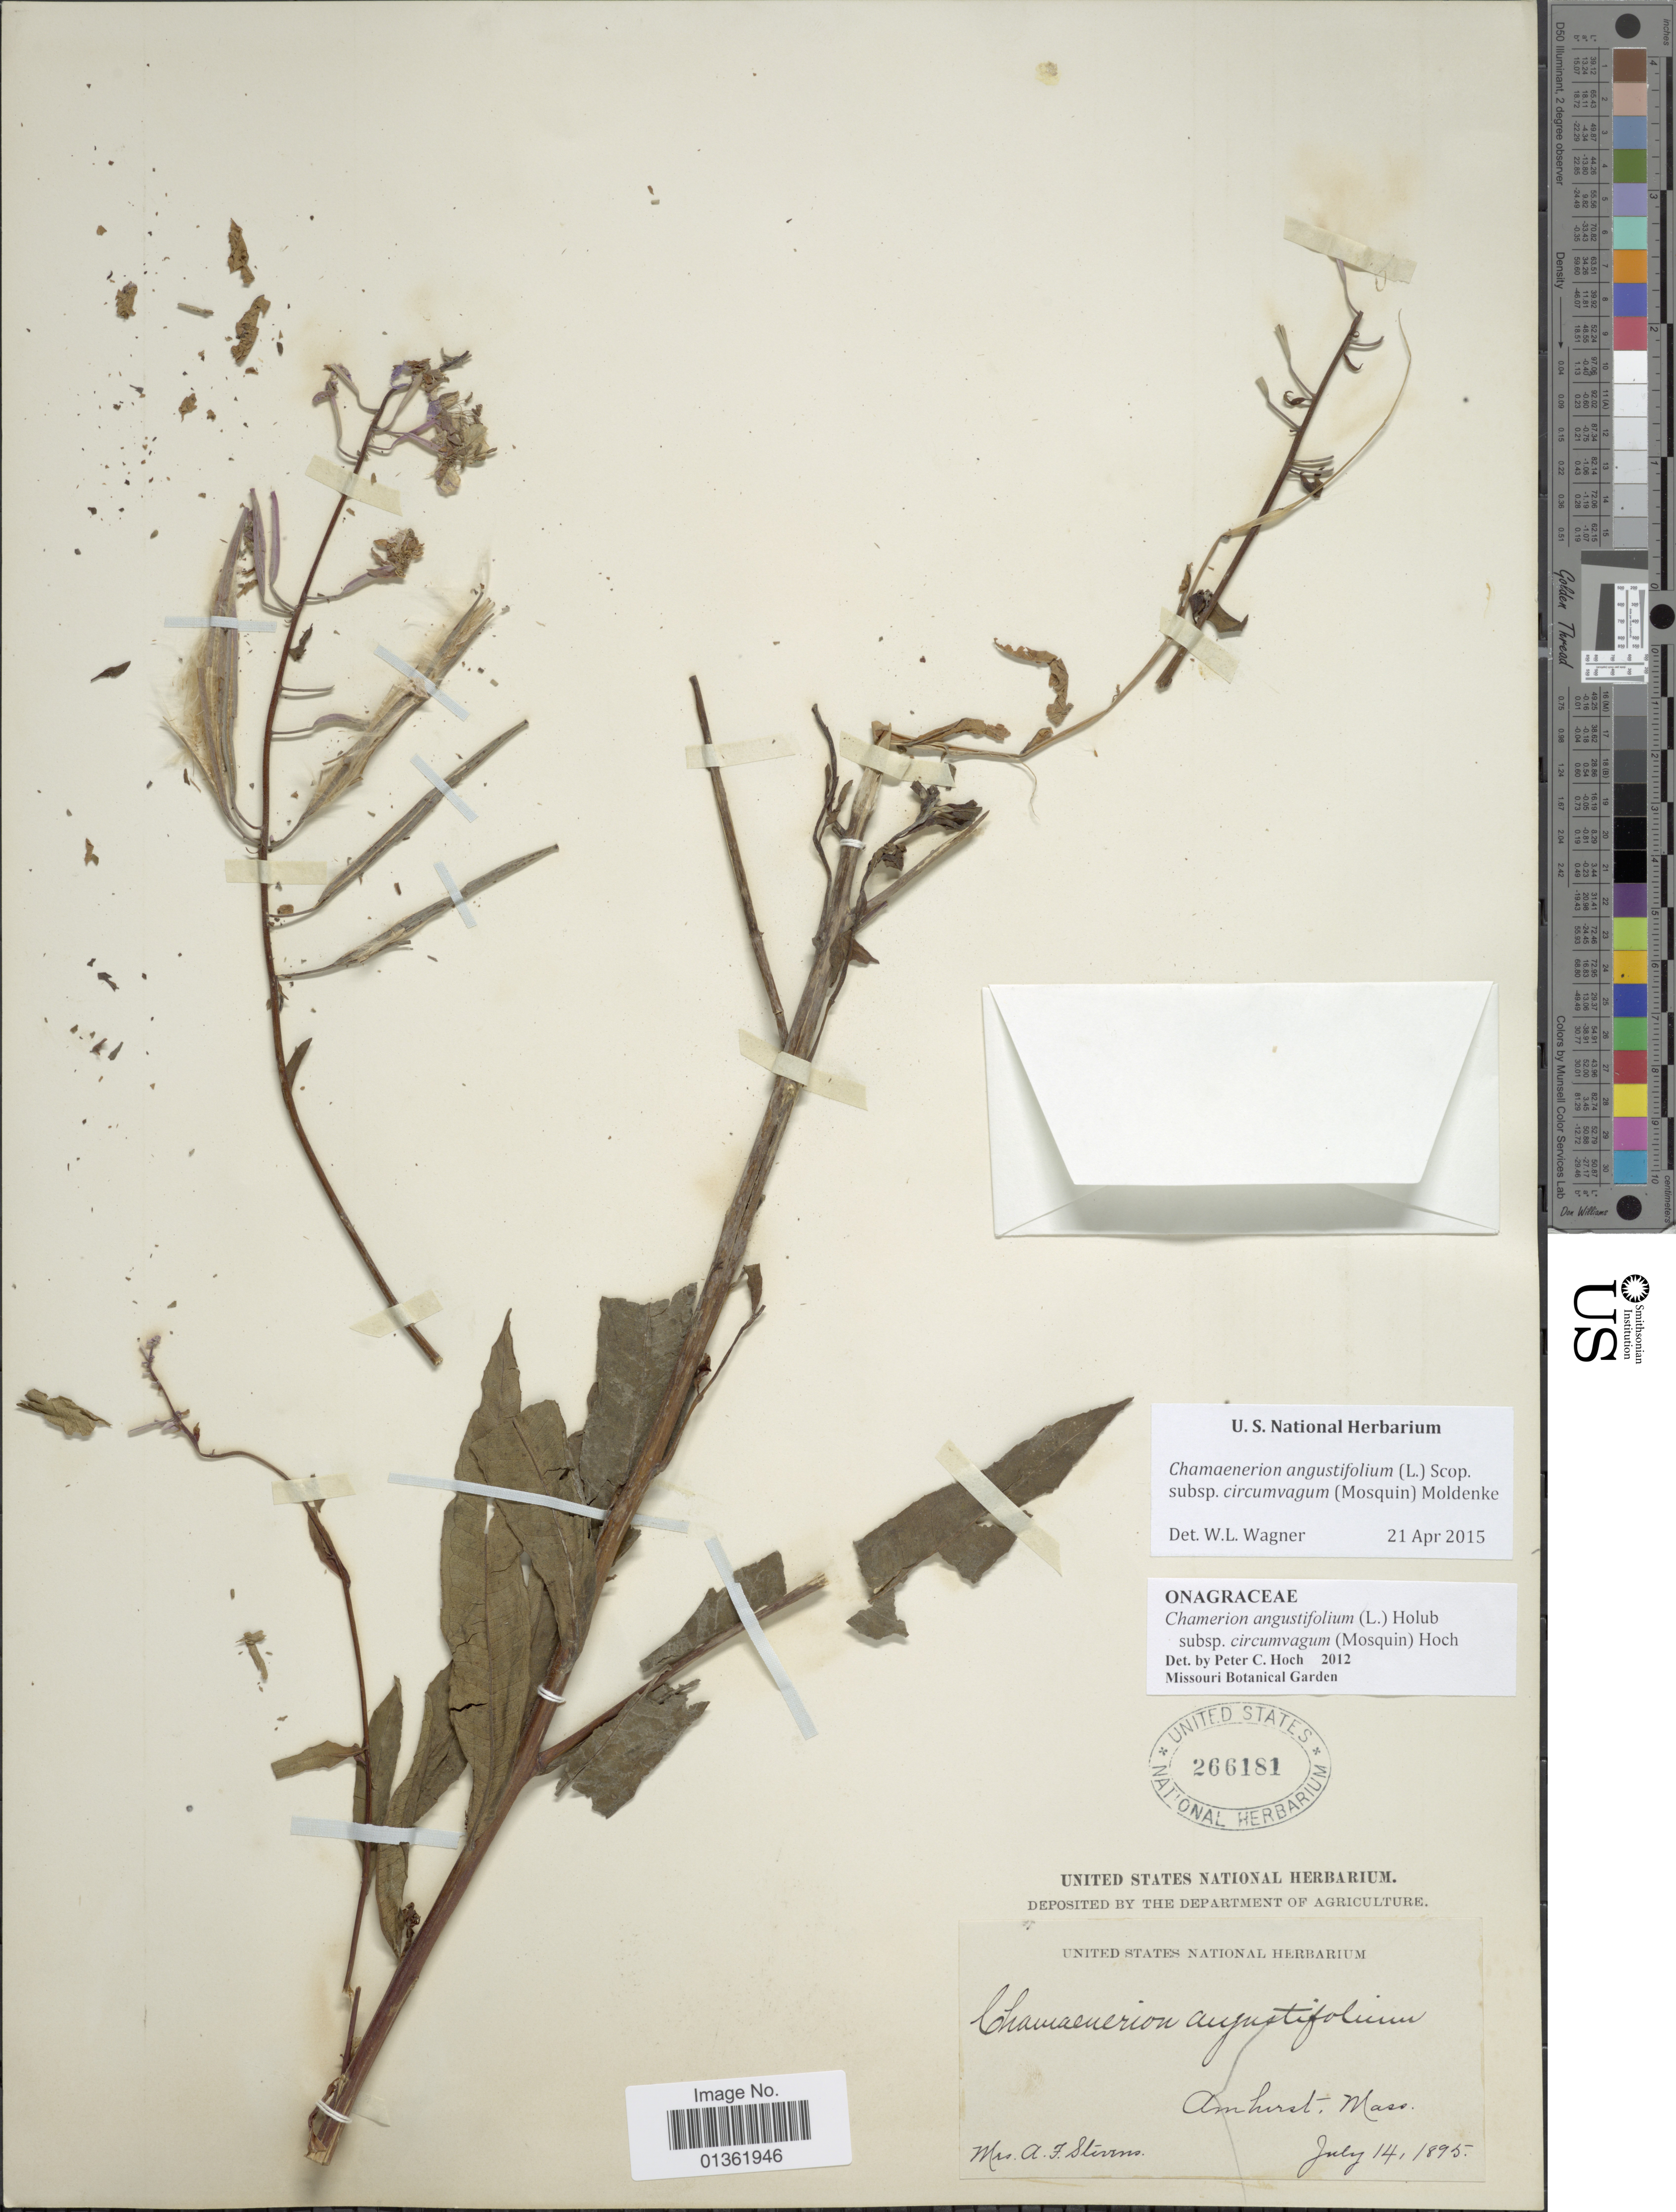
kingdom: Plantae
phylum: Tracheophyta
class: Magnoliopsida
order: Myrtales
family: Onagraceae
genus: Chamaenerion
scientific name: Chamaenerion angustifolium subsp. circumvagum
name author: (Mosquin) Moldenke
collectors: A. Stevens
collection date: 1895-07-14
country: United States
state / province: Massachusetts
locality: Amherst.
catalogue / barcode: US 266181